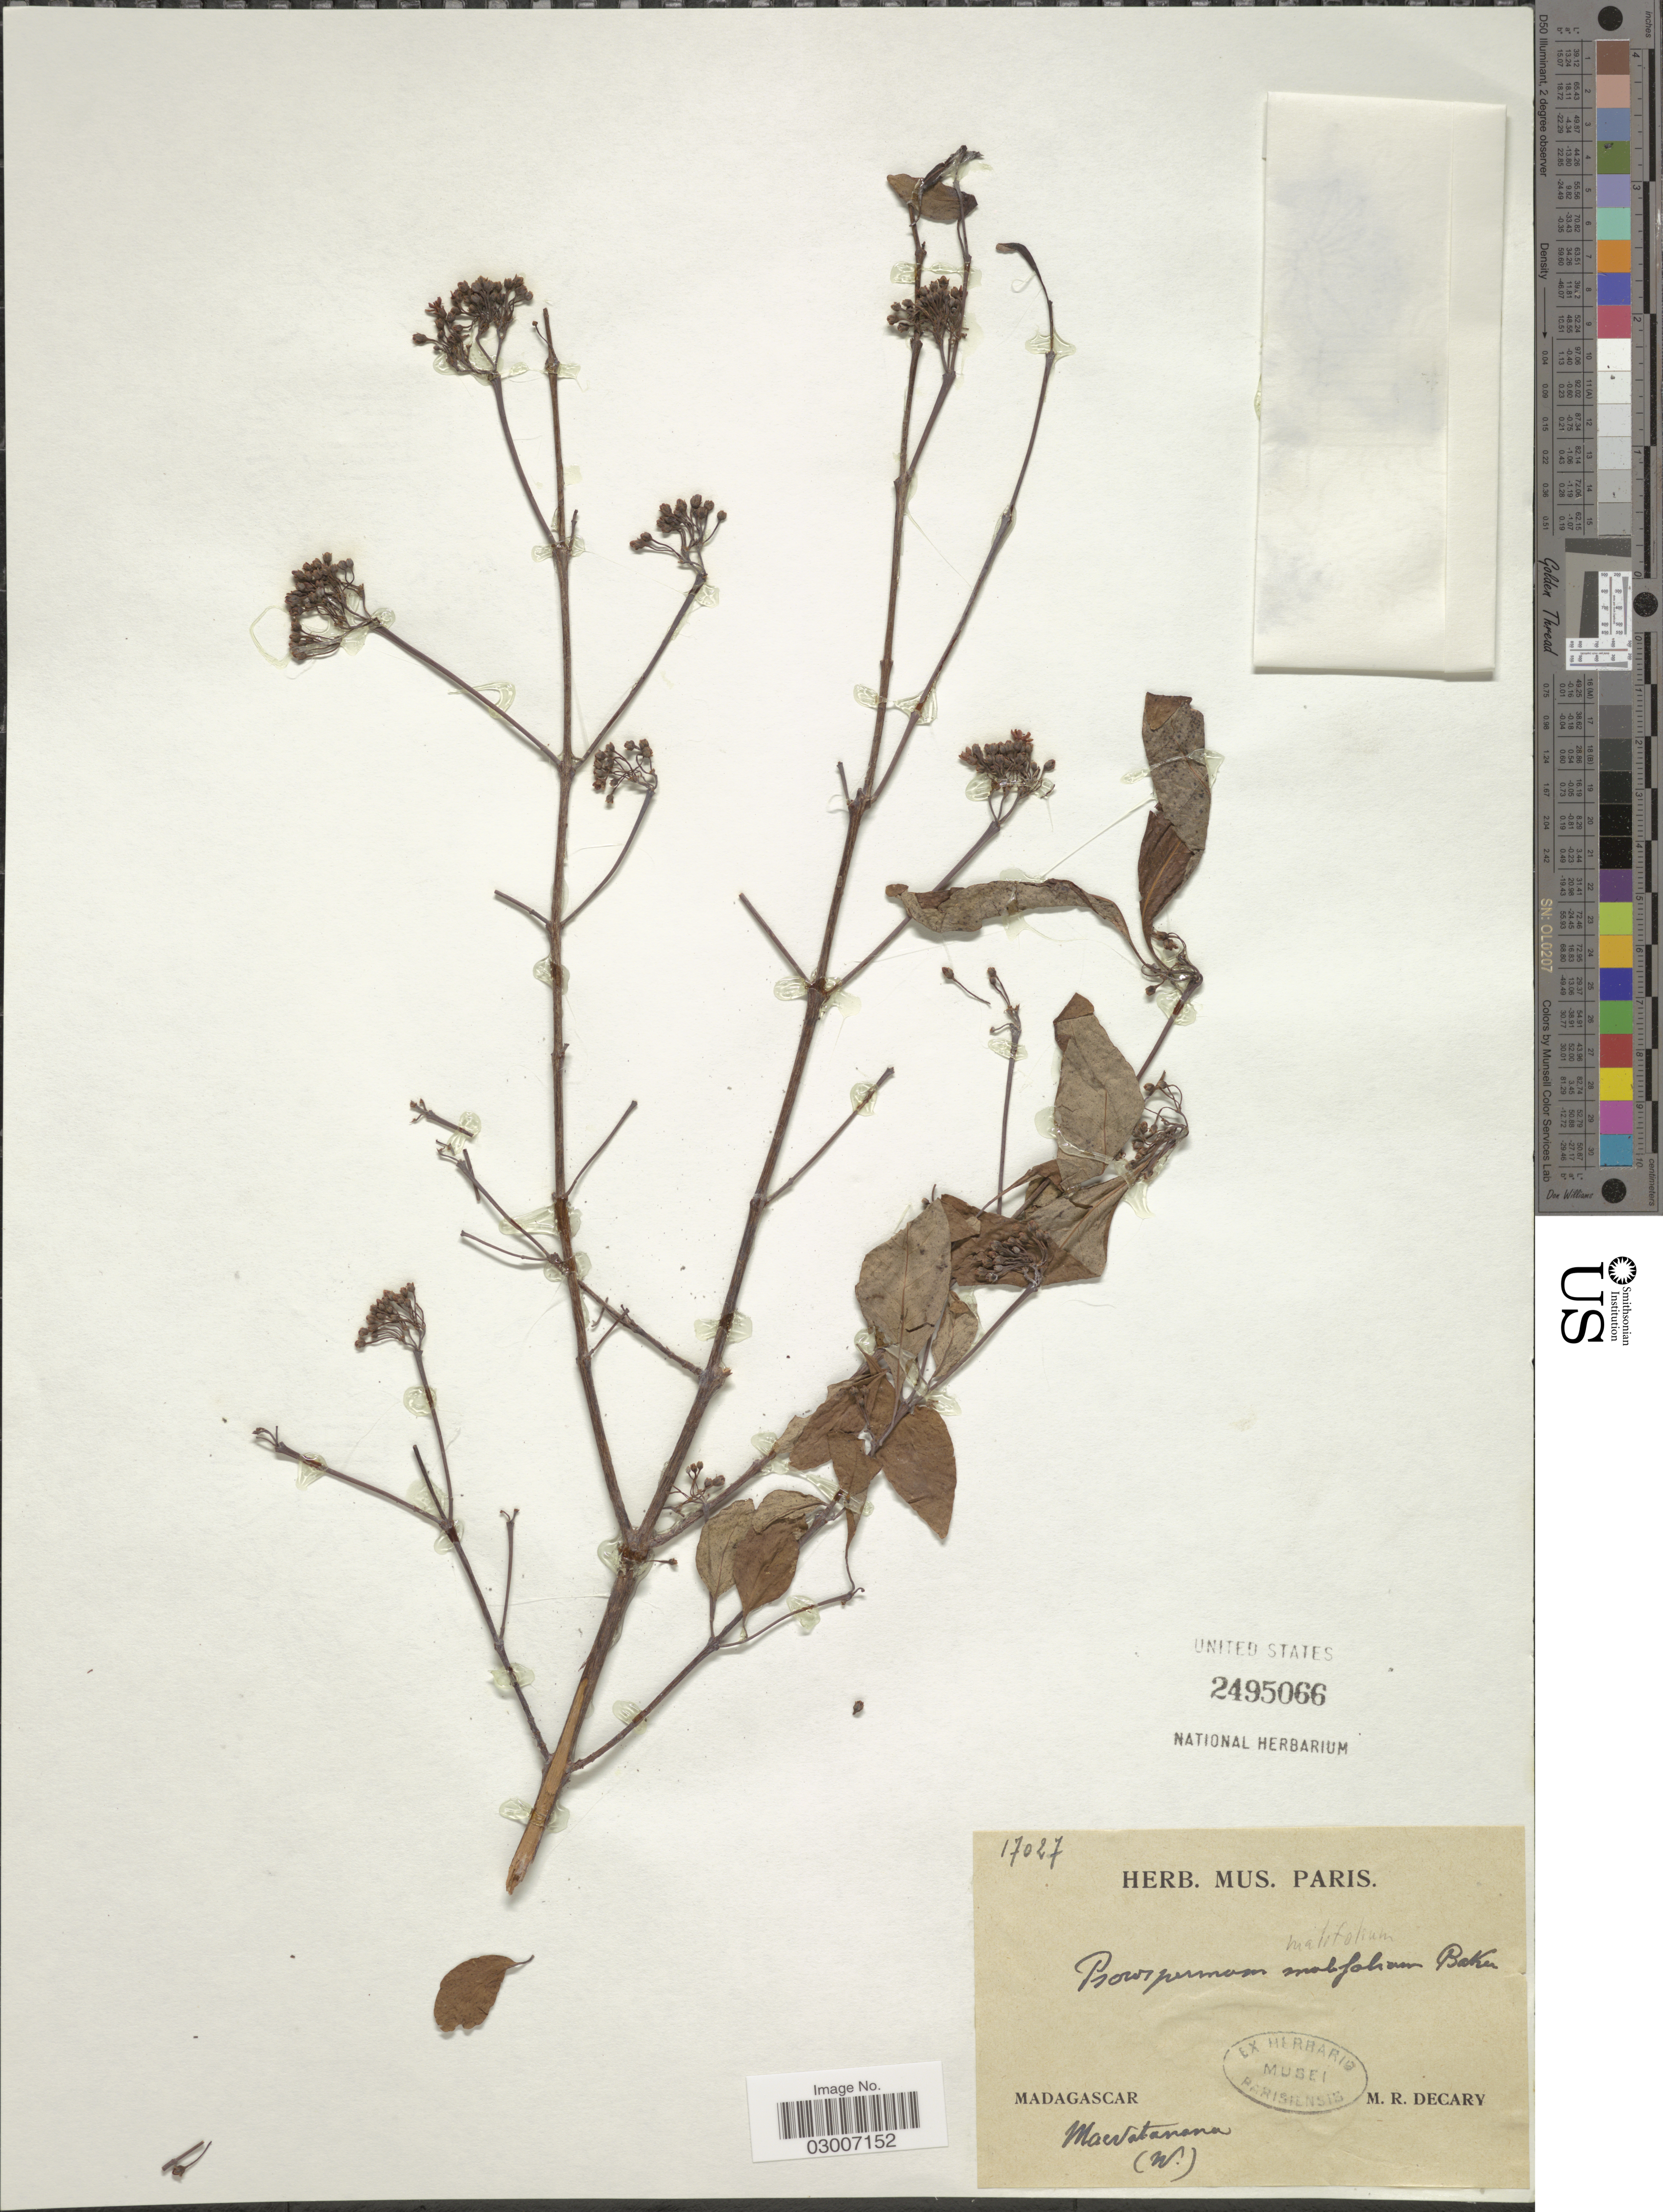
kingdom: Plantae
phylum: Tracheophyta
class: Magnoliopsida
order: Malpighiales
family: Hypericaceae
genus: Psorospermum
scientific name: Psorospermum malifolium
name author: Baker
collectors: R. Decary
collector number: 17027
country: Madagascar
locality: Maevatanana. (W.).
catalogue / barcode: US 2495066